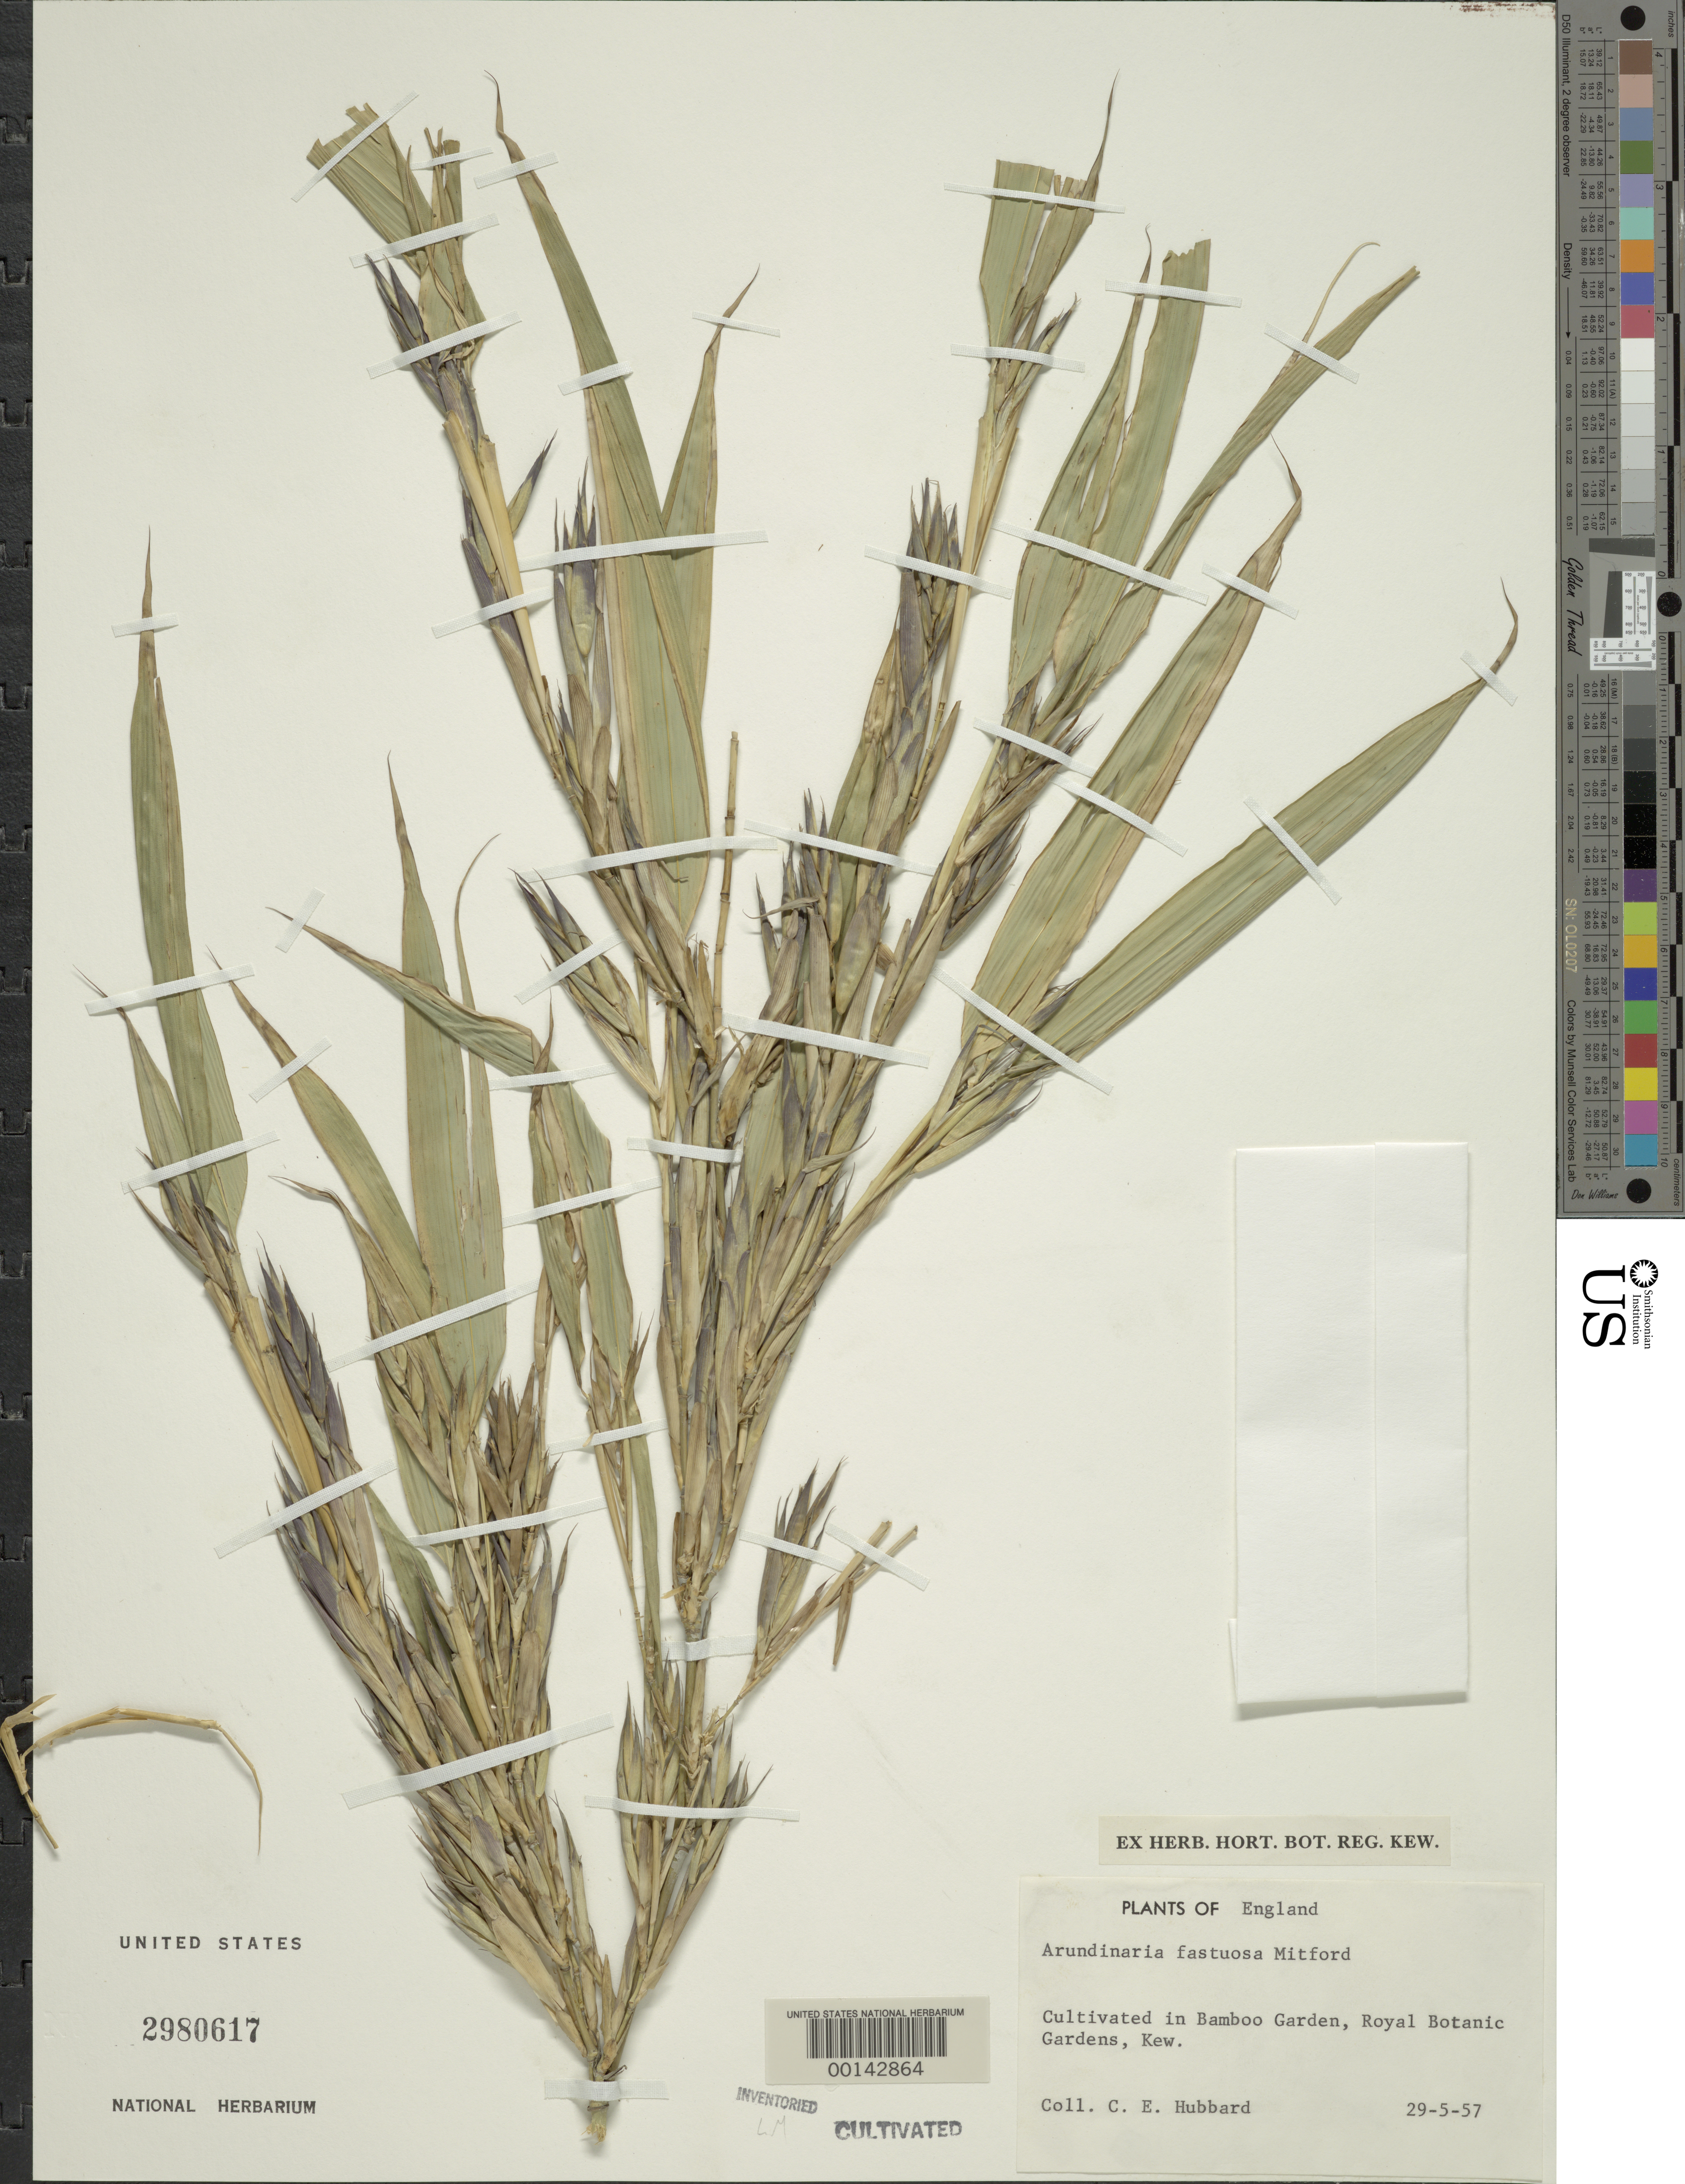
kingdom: Plantae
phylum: Tracheophyta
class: Liliopsida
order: Poales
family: Poaceae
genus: Fargesia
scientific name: Fargesia fastuosa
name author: T.P. Yi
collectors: C. E. Hubbard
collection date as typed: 29 May 1957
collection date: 1957-05-29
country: United Kingdom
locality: Royal botanic gardens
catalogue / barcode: US 2980617